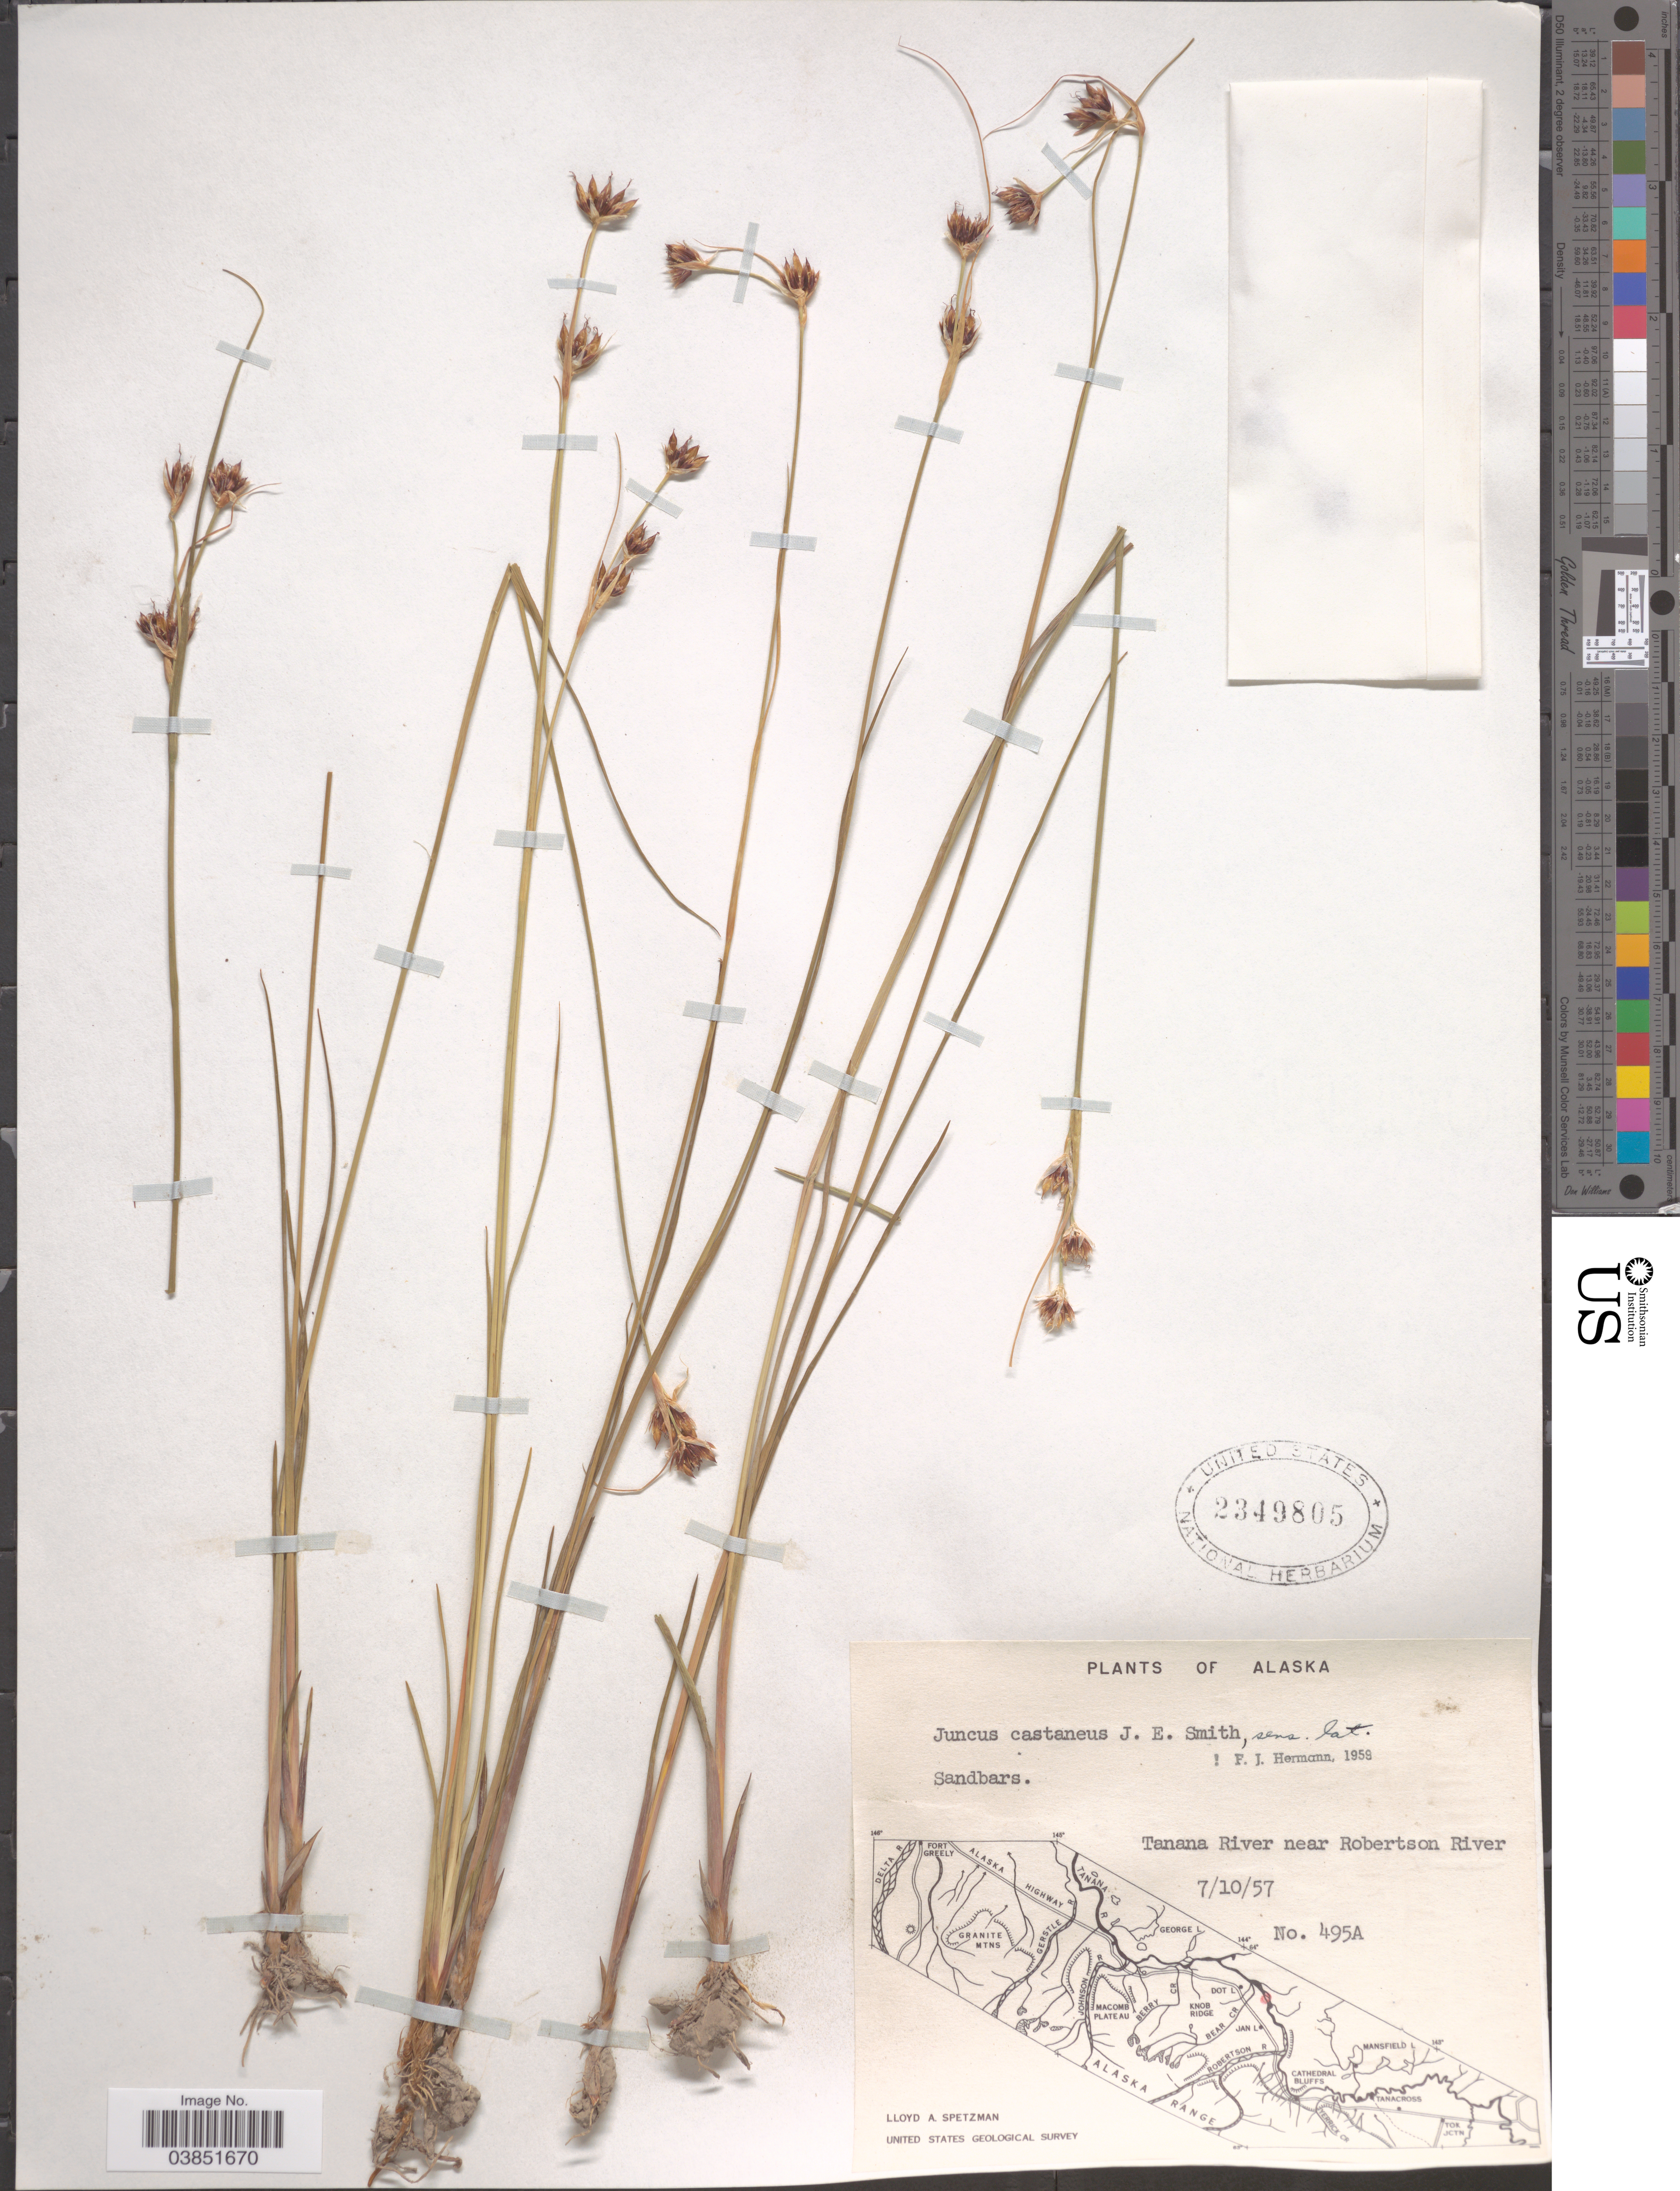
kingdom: Plantae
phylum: Tracheophyta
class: Liliopsida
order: Poales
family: Juncaceae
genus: Juncus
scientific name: Juncus castaneus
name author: Sm.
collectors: L. Spetzman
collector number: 495A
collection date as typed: Transcribed d/m/y: 10/7/57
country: United States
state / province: Alaska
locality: Tanana Rivers near Robertson River.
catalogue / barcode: US 2349805